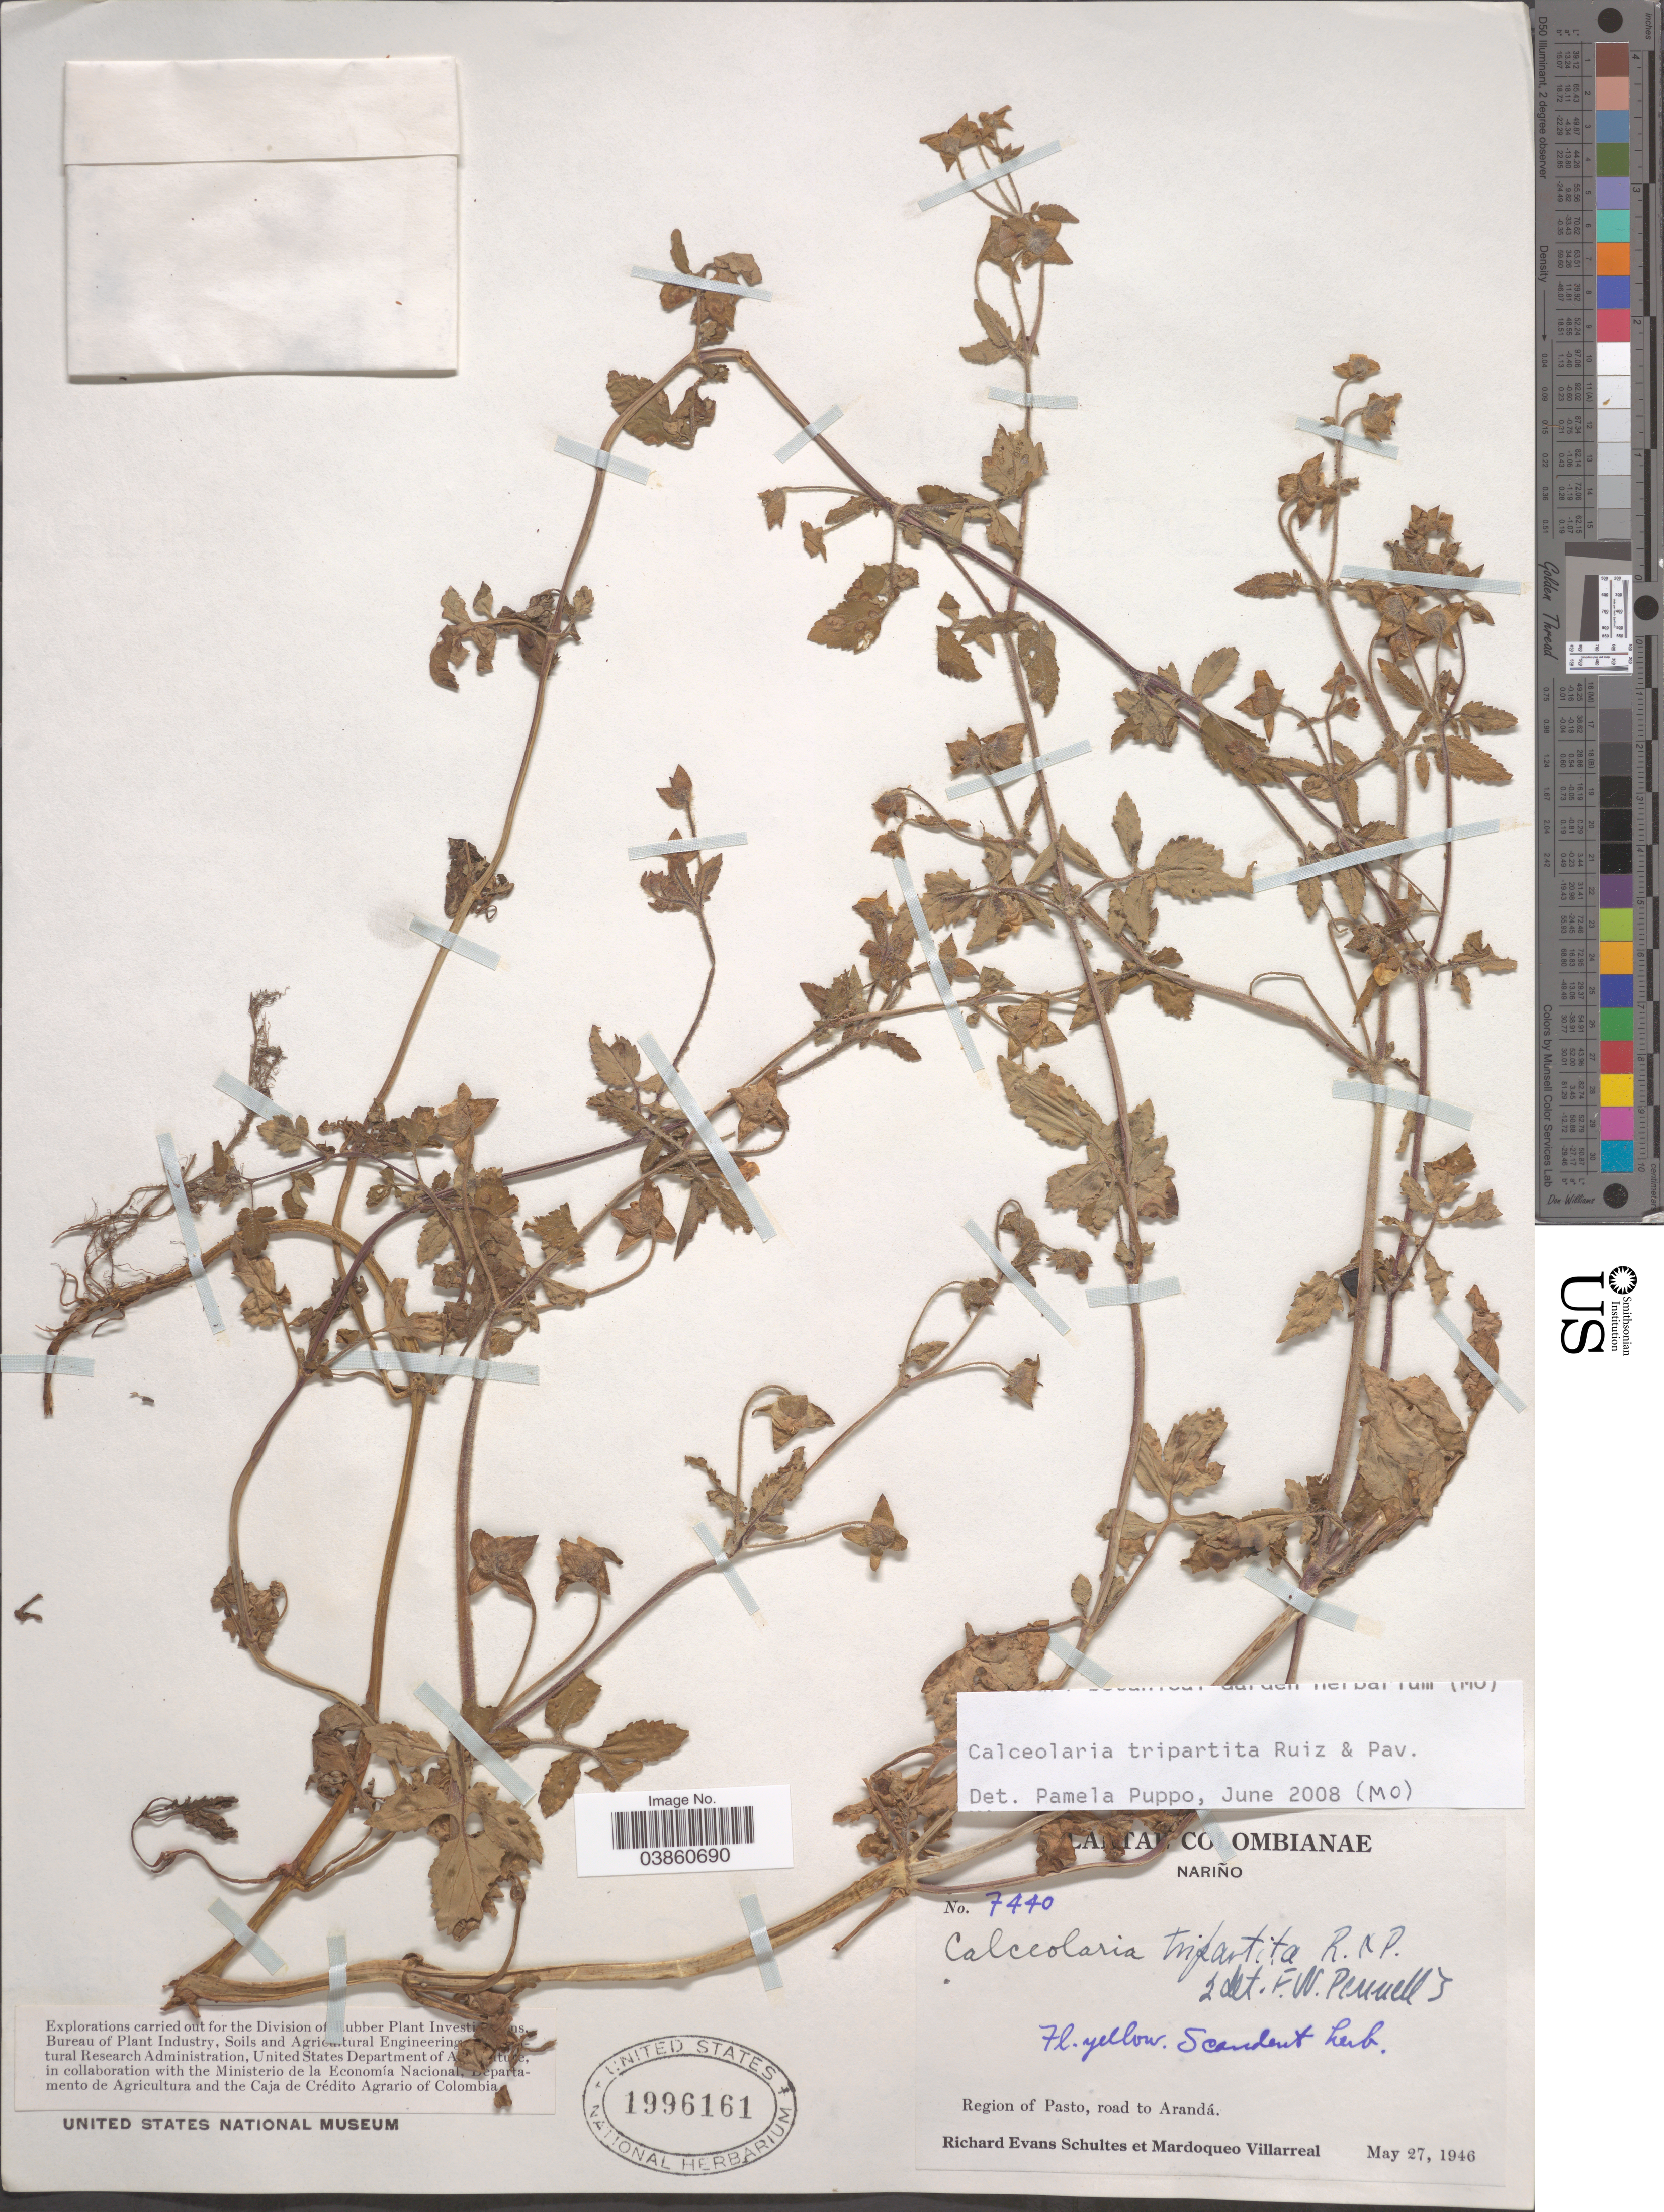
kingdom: Plantae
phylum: Tracheophyta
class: Magnoliopsida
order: Lamiales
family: Calceolariaceae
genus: Calceolaria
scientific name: Calceolaria tripartita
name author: Ruiz & Pav.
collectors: R. E. Schultes & M. Villarreal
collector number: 7440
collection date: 1946-05-27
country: Colombia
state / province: Nariño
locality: Region of Pasto, rod to Arandá.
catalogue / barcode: US 1996161